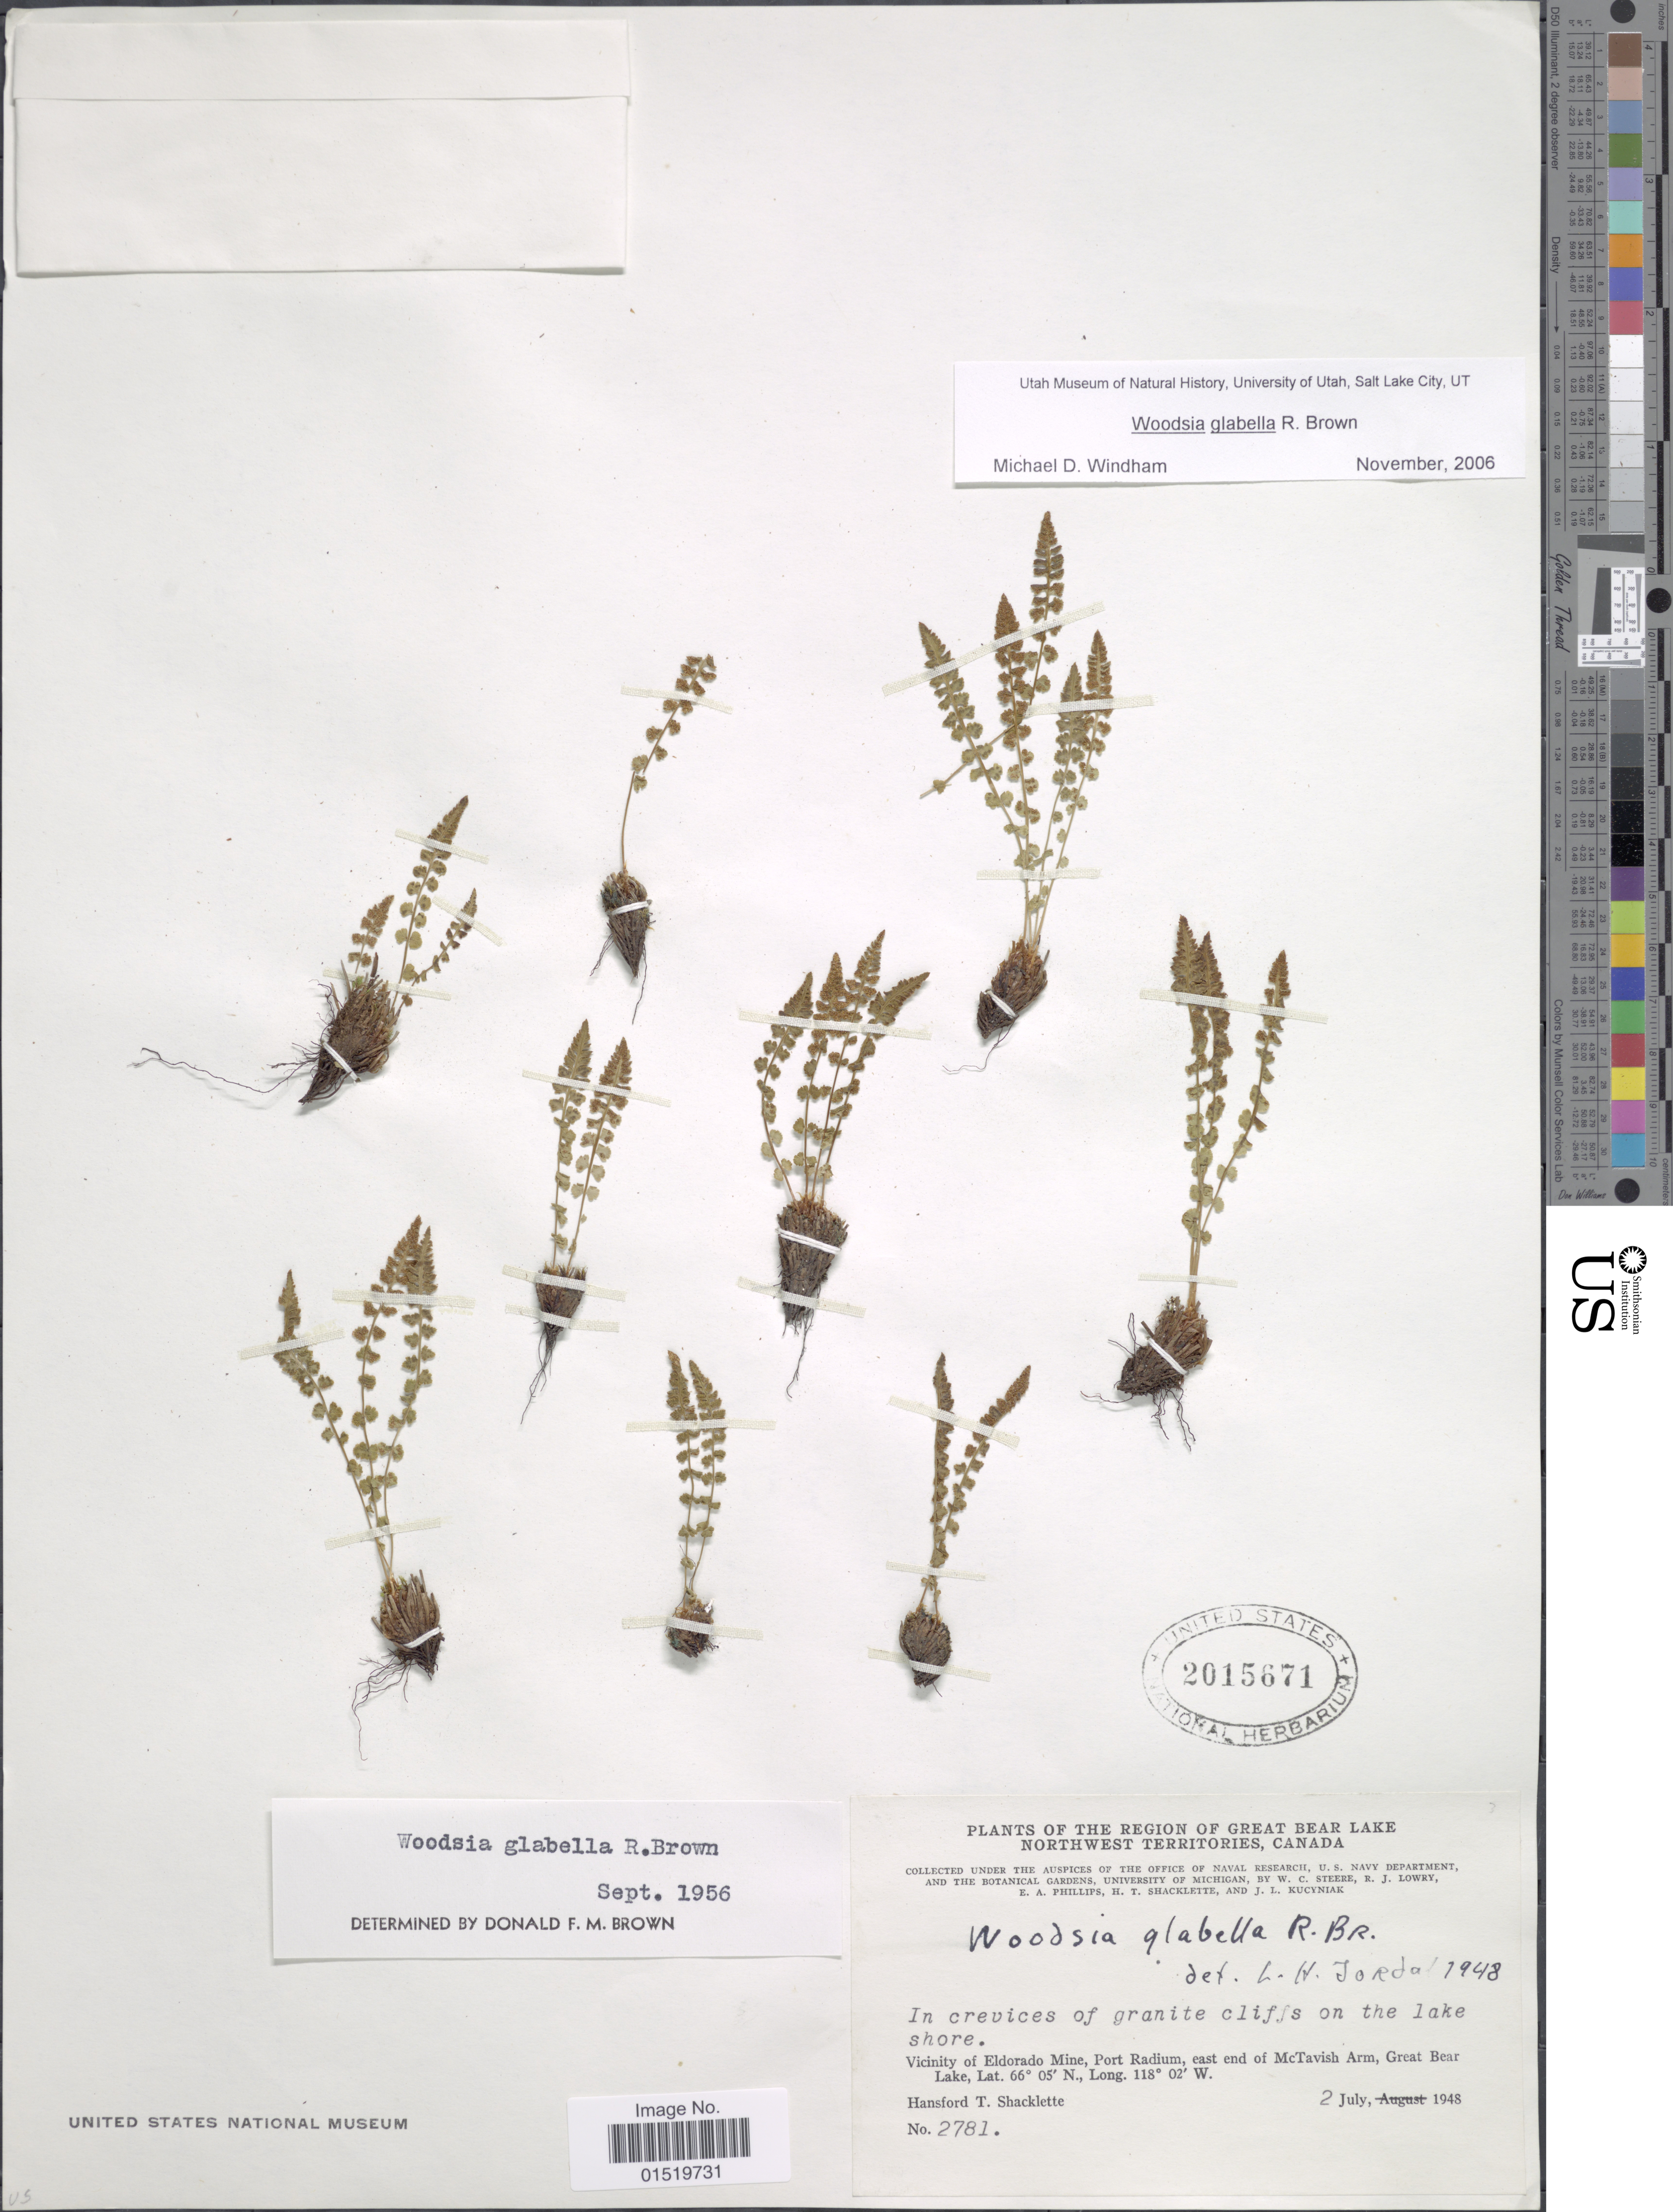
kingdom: Plantae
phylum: Tracheophyta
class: Polypodiopsida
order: Polypodiales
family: Woodsiaceae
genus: Woodsia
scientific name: Woodsia glabella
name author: R. Br.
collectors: H. Shacklette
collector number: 2781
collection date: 1948-07-02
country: Canada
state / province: Northwest Territories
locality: The Region of Great Bear Lake. In crevices of granite cliffs on the lake shore. Vicinity of Eldorado Mine, Port Radium, east end of McTavish Arm, Great Bear Lake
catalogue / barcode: US 2015671